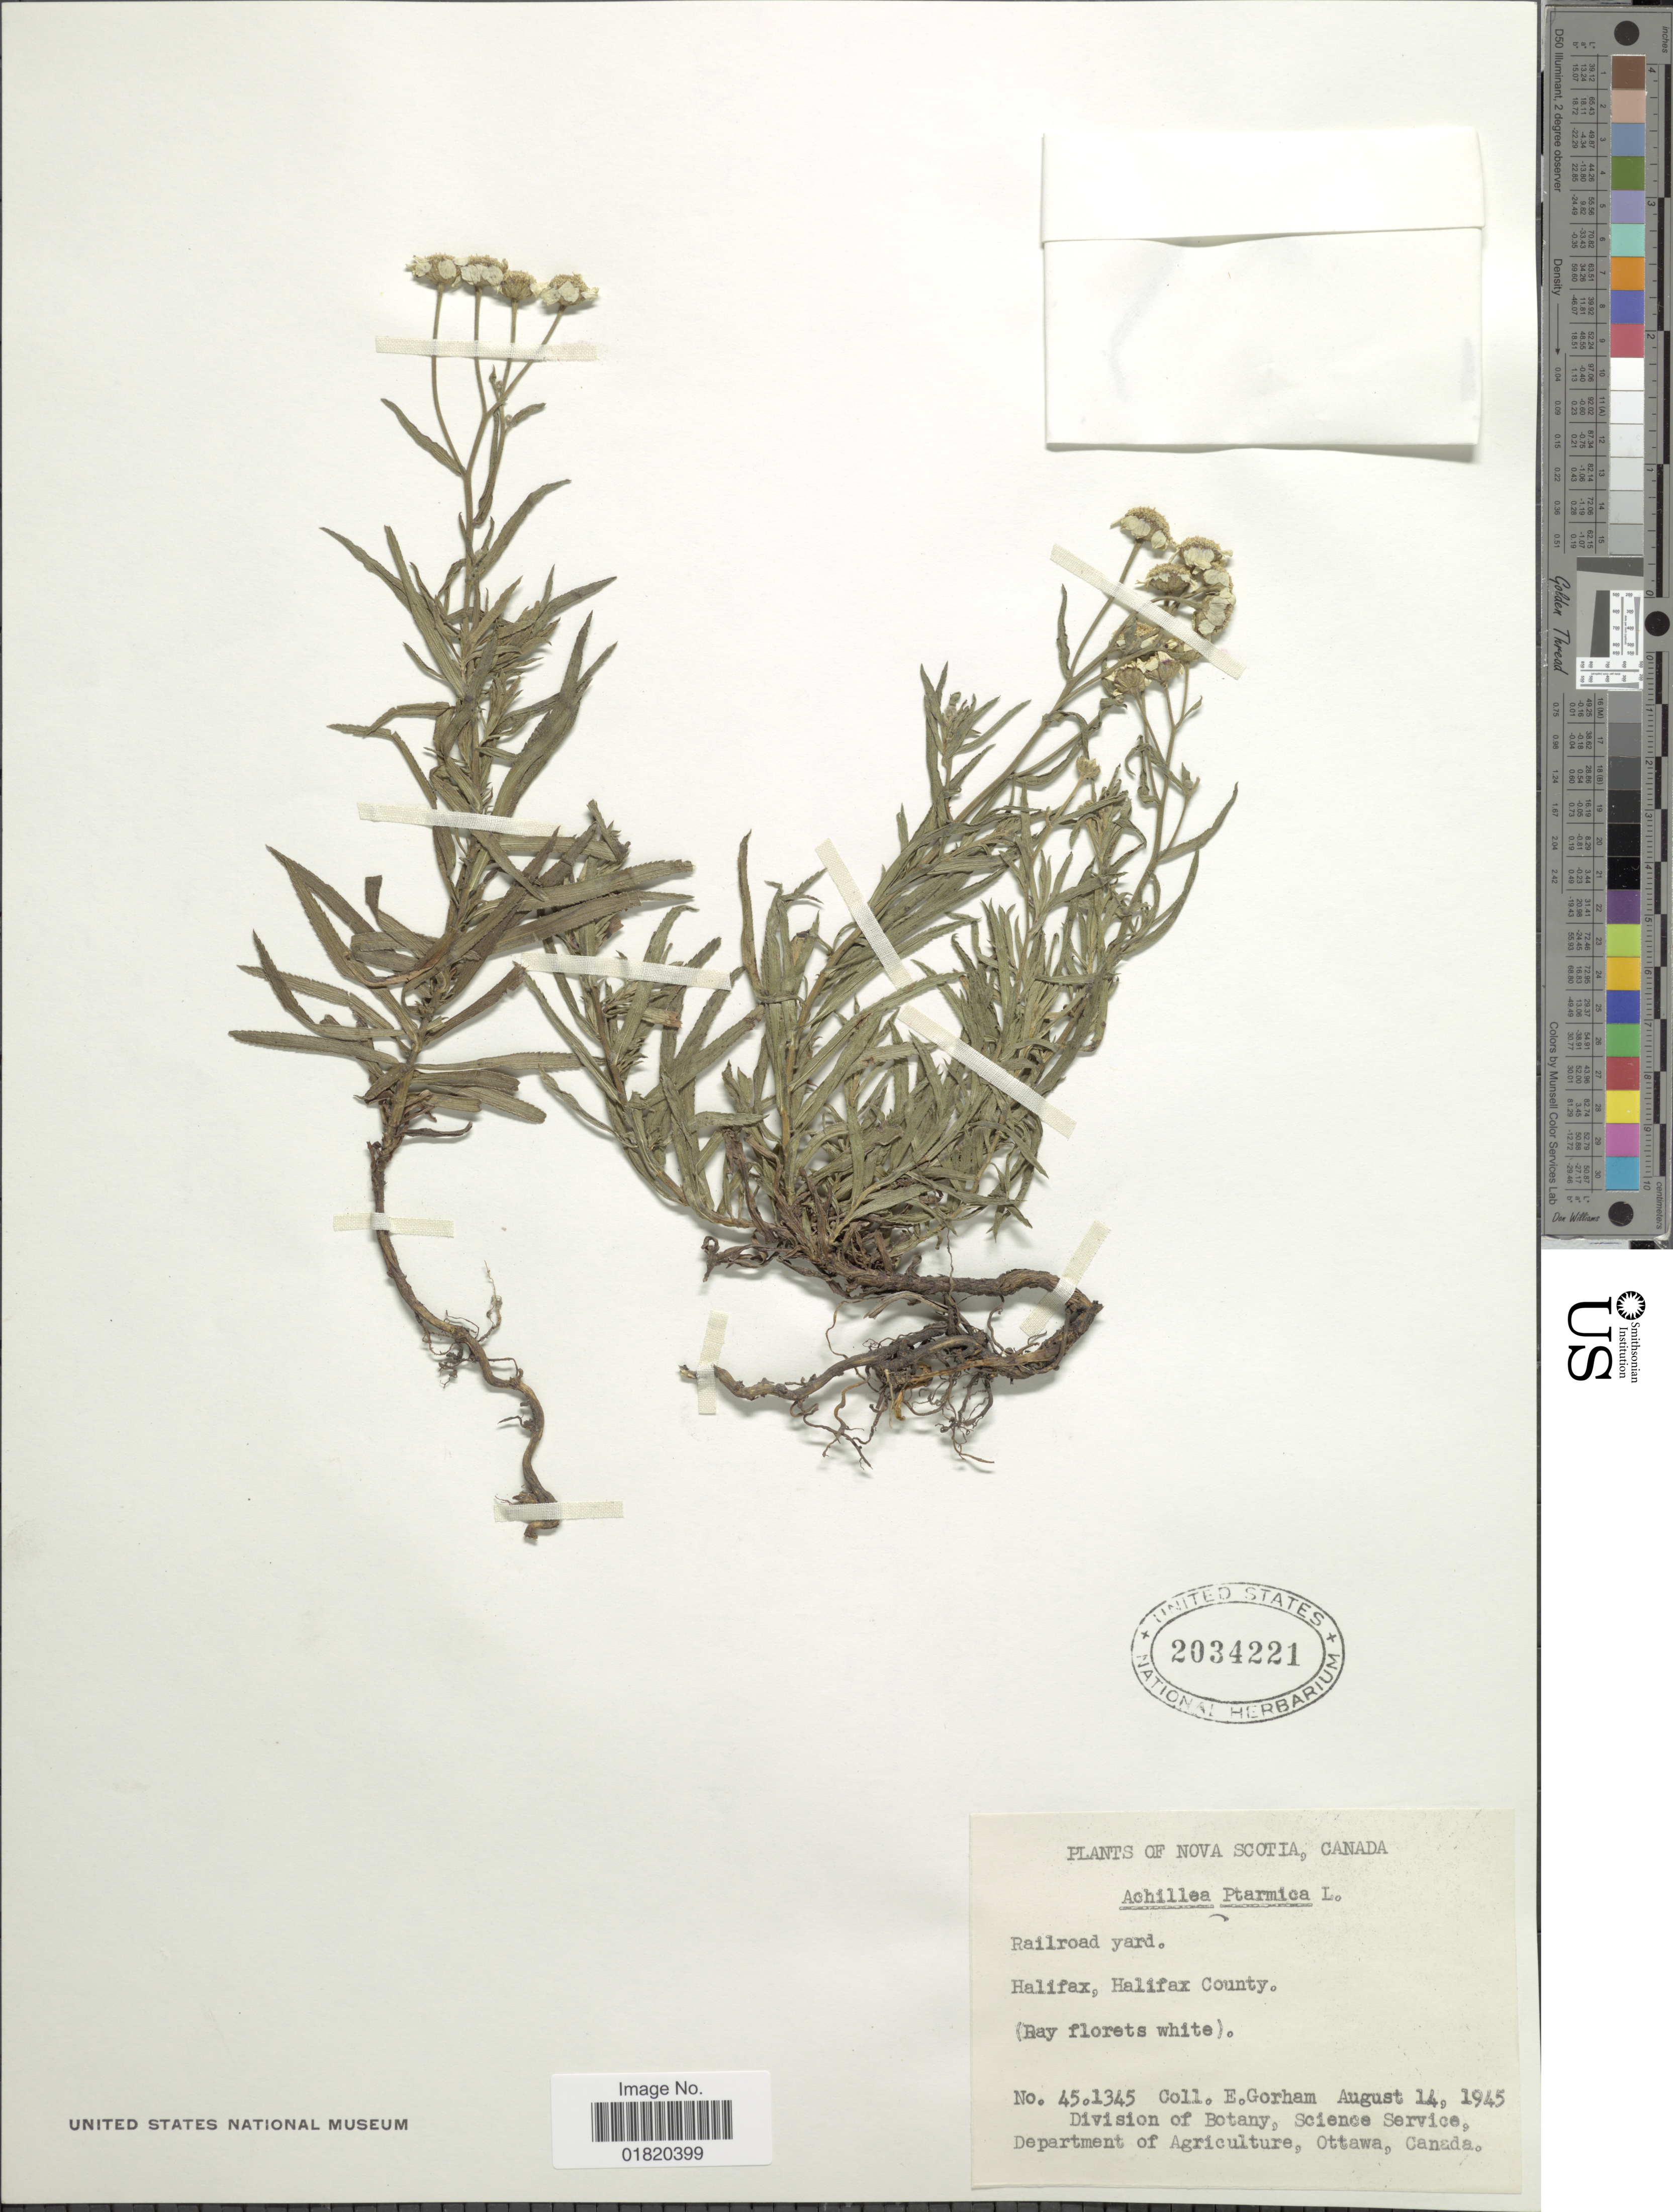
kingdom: Plantae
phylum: Tracheophyta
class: Magnoliopsida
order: Asterales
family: Asteraceae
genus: Achillea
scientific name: Achillea ptarmica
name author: L.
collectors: E. Gorham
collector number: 451345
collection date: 1945-08-14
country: Canada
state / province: Nova Scotia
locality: Halifax, Halifax County. Railroad yard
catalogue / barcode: US 2034221